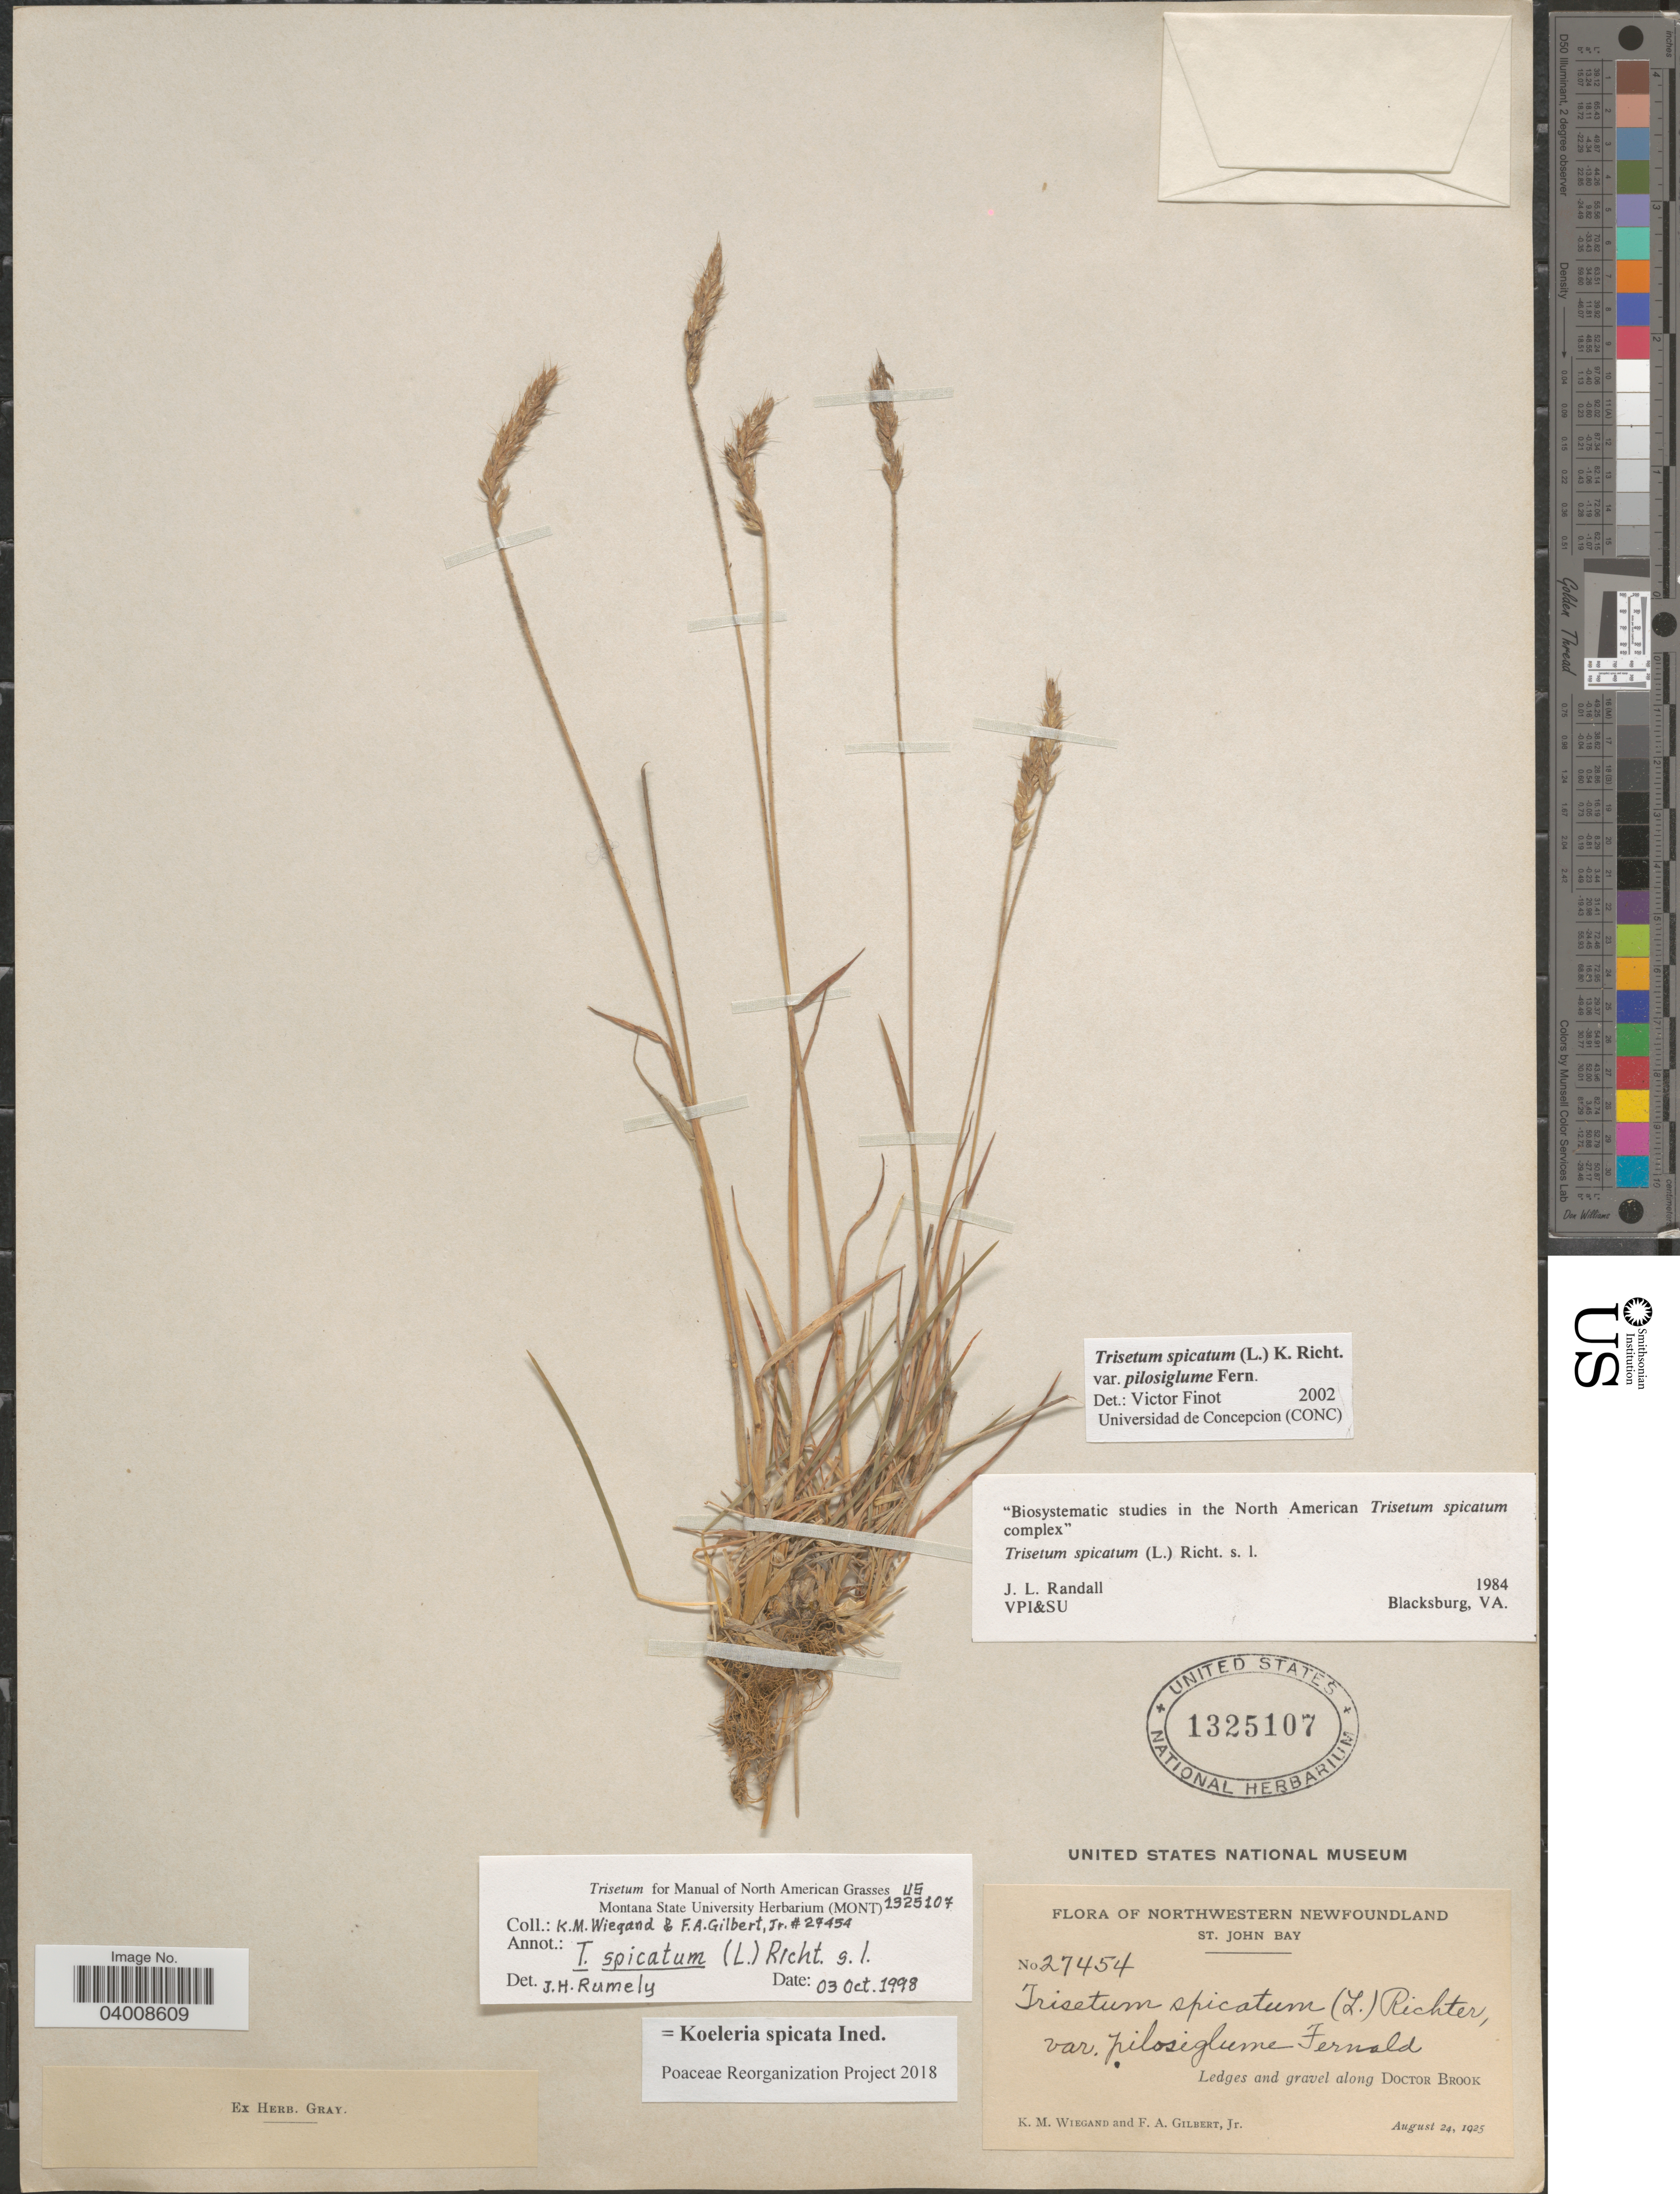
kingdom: Plantae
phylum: Tracheophyta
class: Liliopsida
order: Poales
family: Poaceae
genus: Koeleria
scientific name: Koeleria spicata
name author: (L.) Barberá et al.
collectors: K. M. Wiegand & F. A. Gilbert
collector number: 27454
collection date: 1925-08-24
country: Canada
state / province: Newfoundland and Labrador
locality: Northwestern Newfoundland. St. John Bay. Along Doctor Brook.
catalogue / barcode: US 1325107